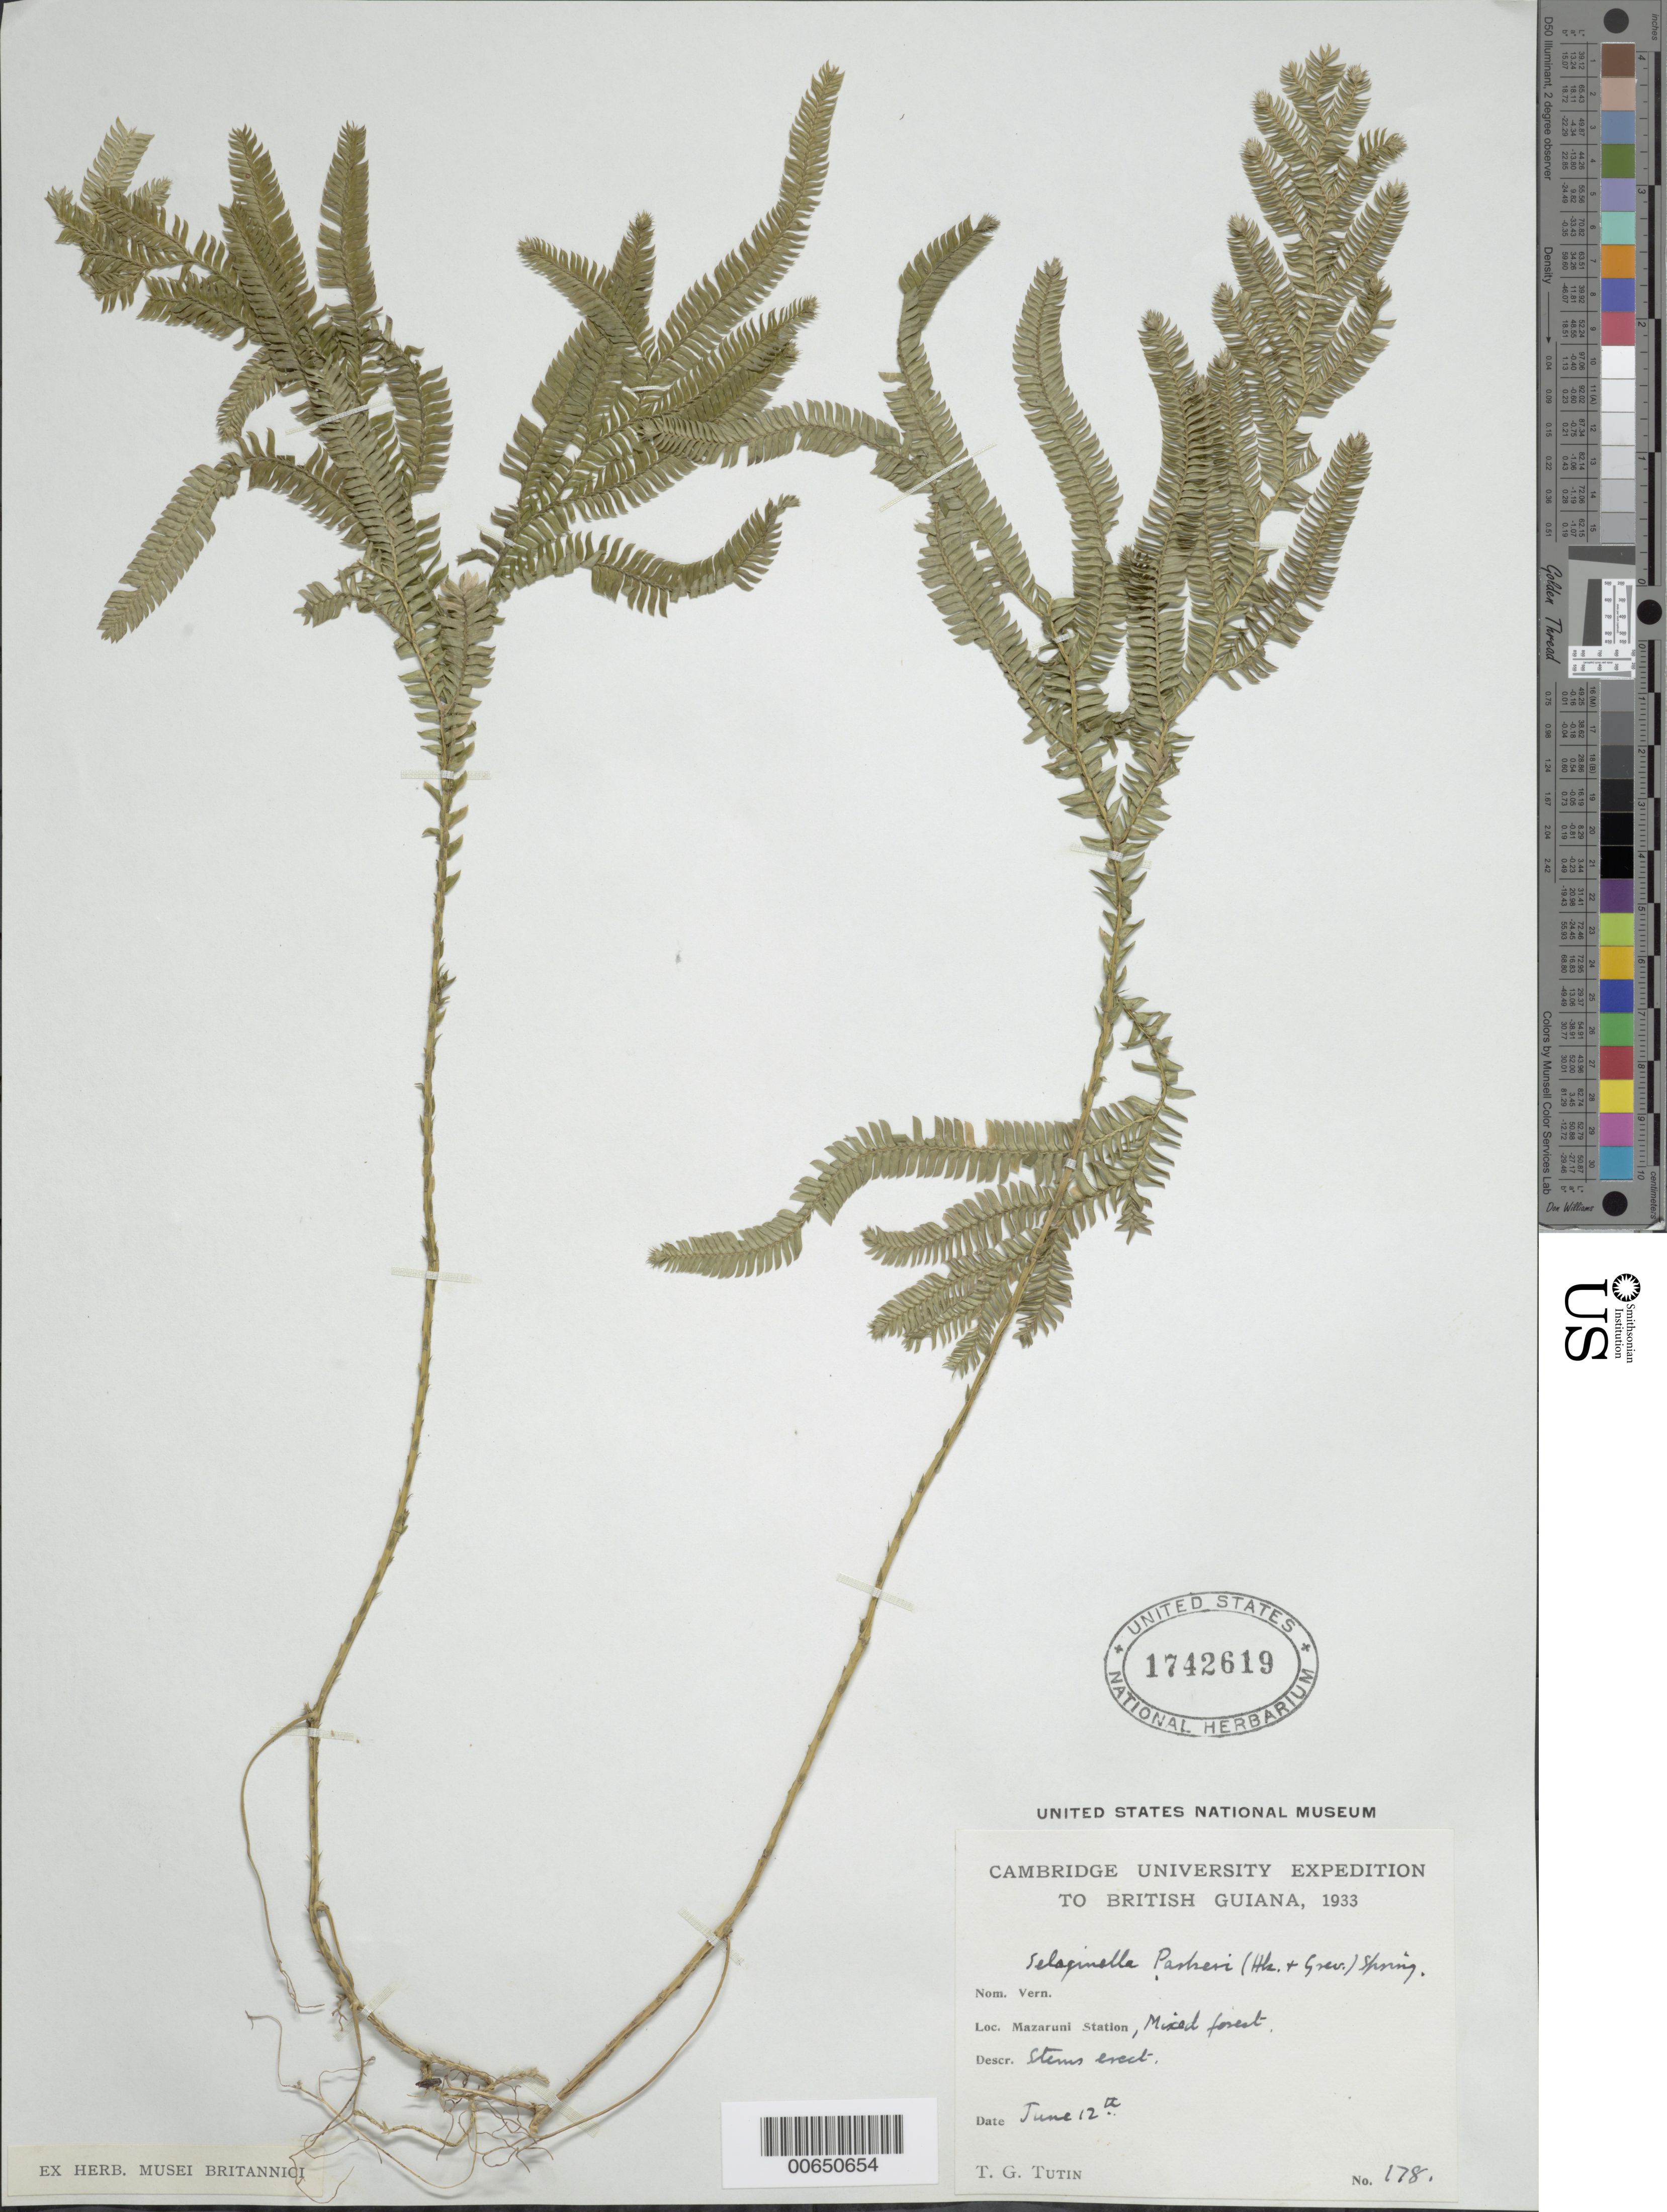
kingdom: Plantae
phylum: Tracheophyta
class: Lycopodiopsida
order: Selaginellales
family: Selaginellaceae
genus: Selaginella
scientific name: Selaginella parkeri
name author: (Hook. & Grev.) Spring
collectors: T. G. Tutin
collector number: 178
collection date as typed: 12-Jun-33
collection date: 1933-06-12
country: Guyana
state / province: Cuyuni-Mazaruni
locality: Mazaruni Station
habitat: Mixed forest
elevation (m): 30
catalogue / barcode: US 1742619